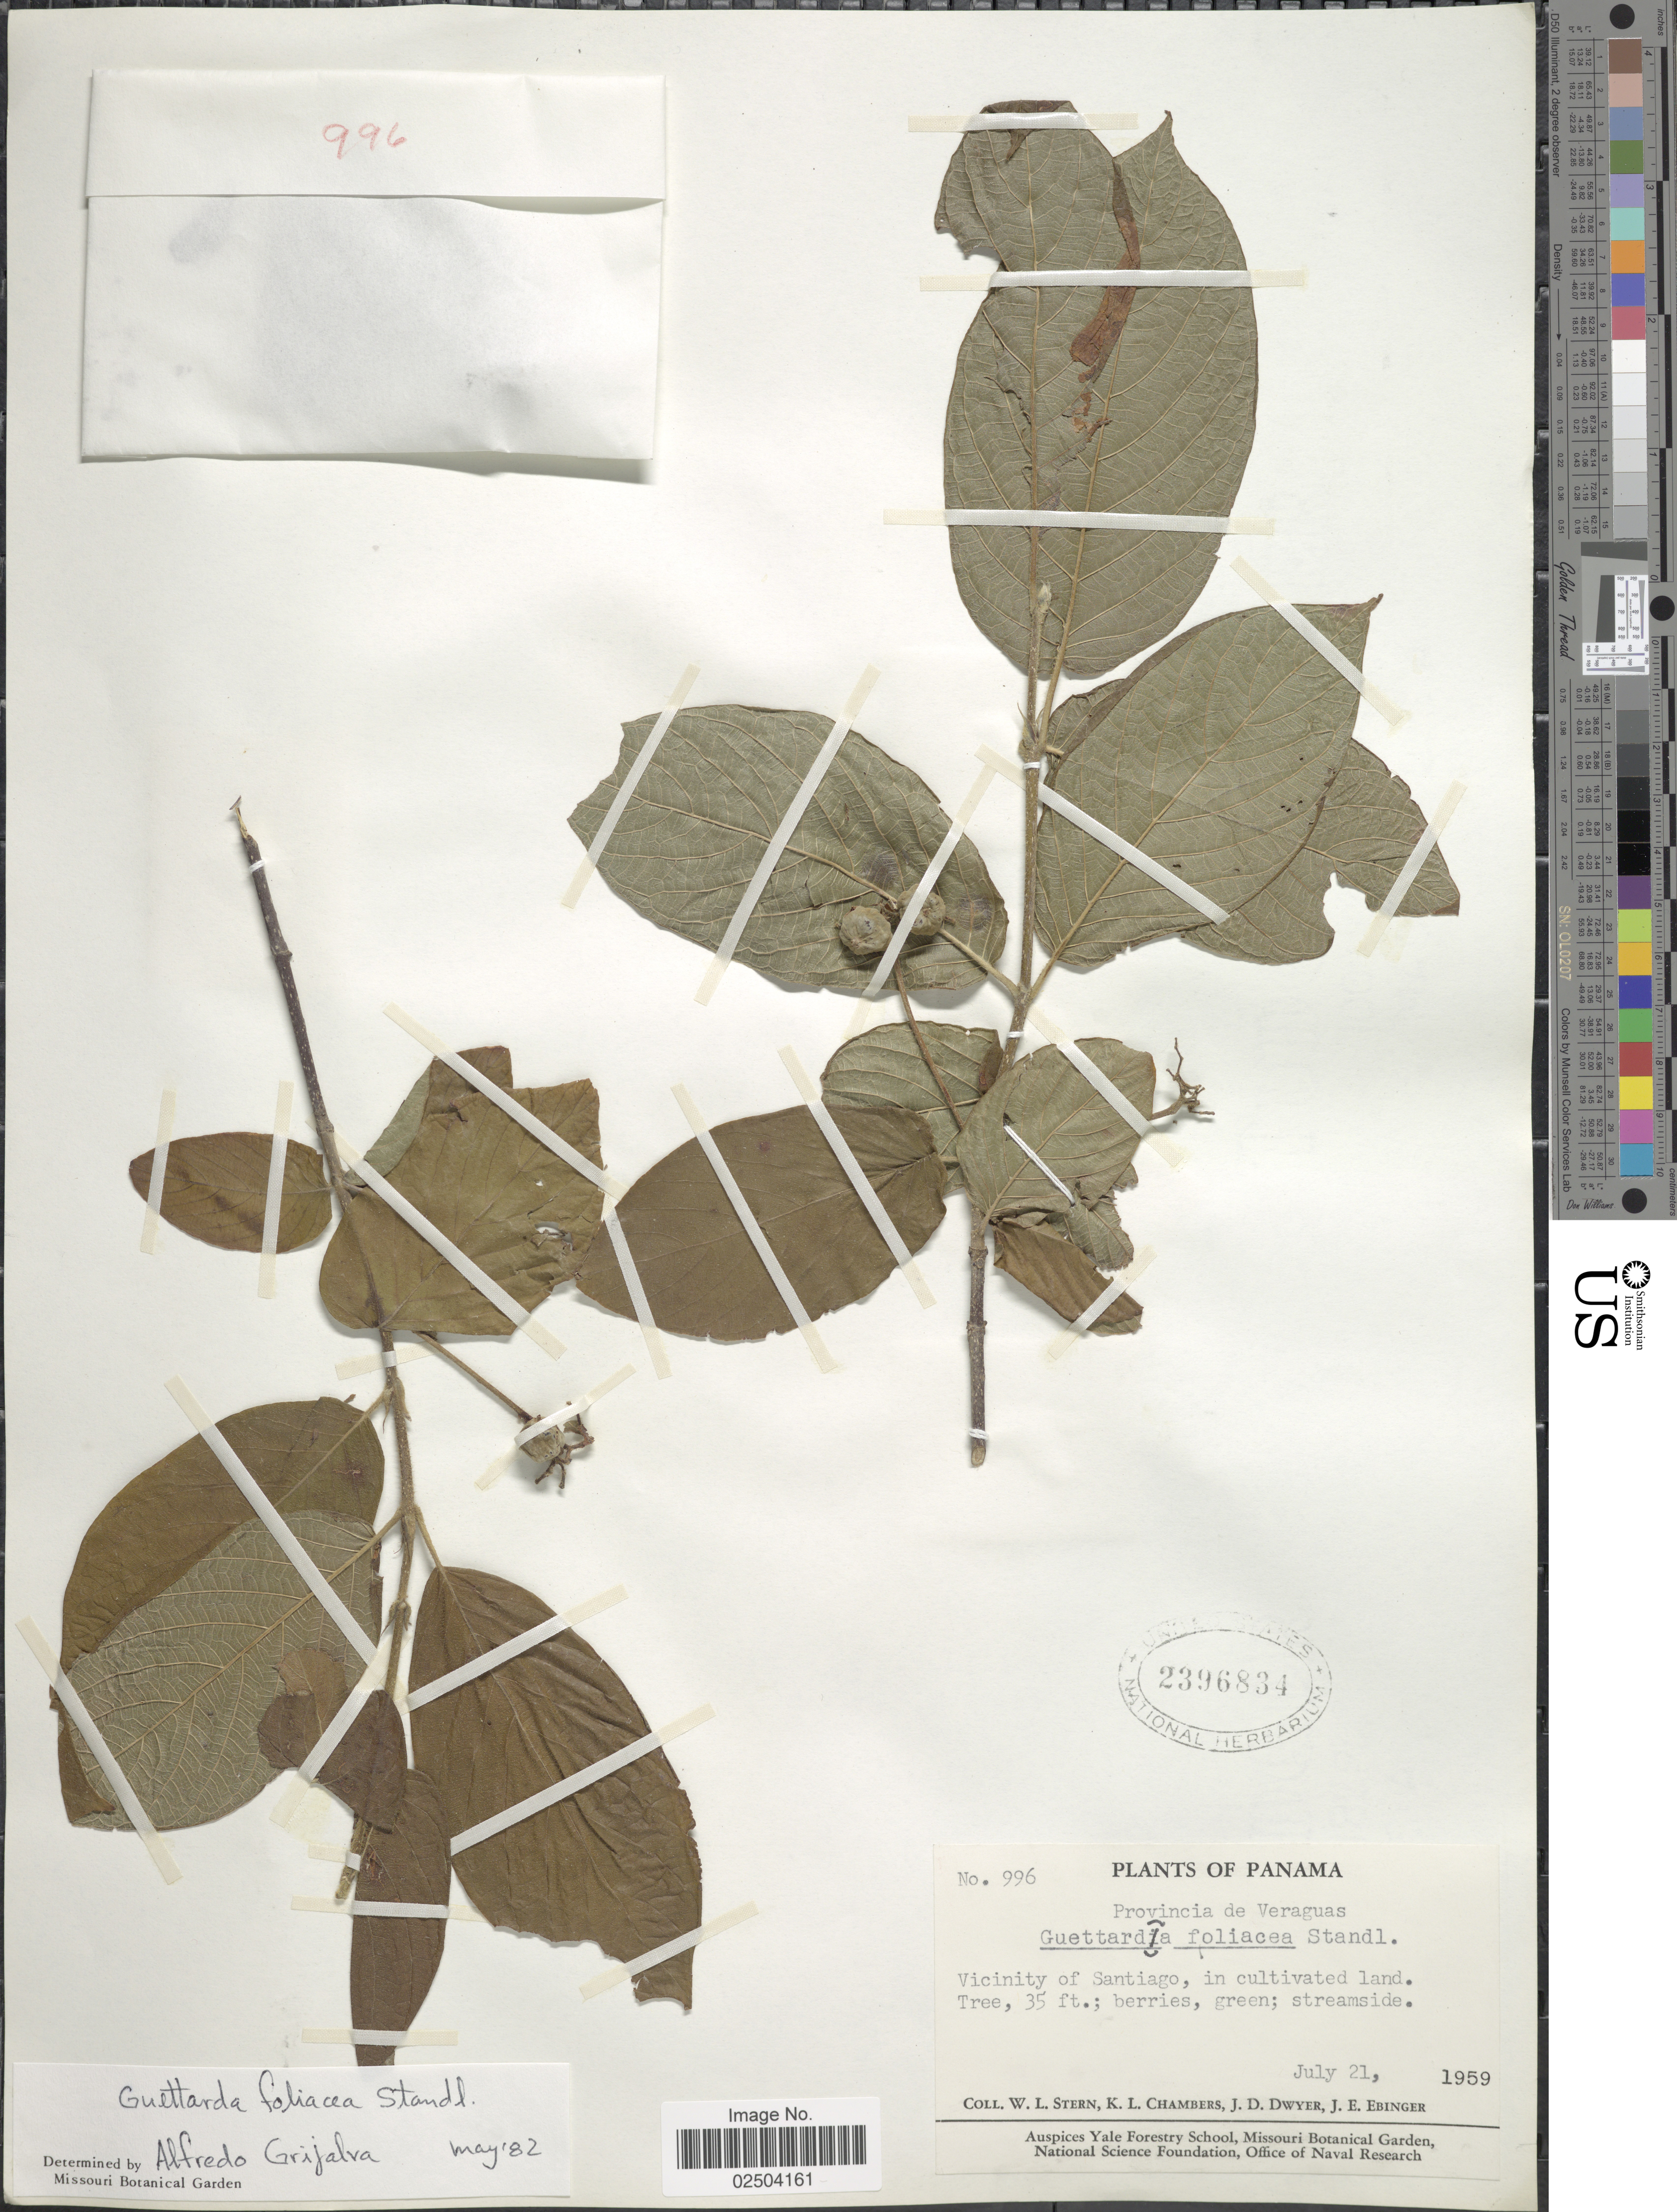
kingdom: Plantae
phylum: Tracheophyta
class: Magnoliopsida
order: Gentianales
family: Rubiaceae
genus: Guettarda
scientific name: Guettarda foliacea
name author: Standl.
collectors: W. L. Stern, K. Chambers, J. D. Dwyer & J. Ebinger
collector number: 996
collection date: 1959-07-21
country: Panama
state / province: Veraguas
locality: Vicinity of Santiago.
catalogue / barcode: US 2396834